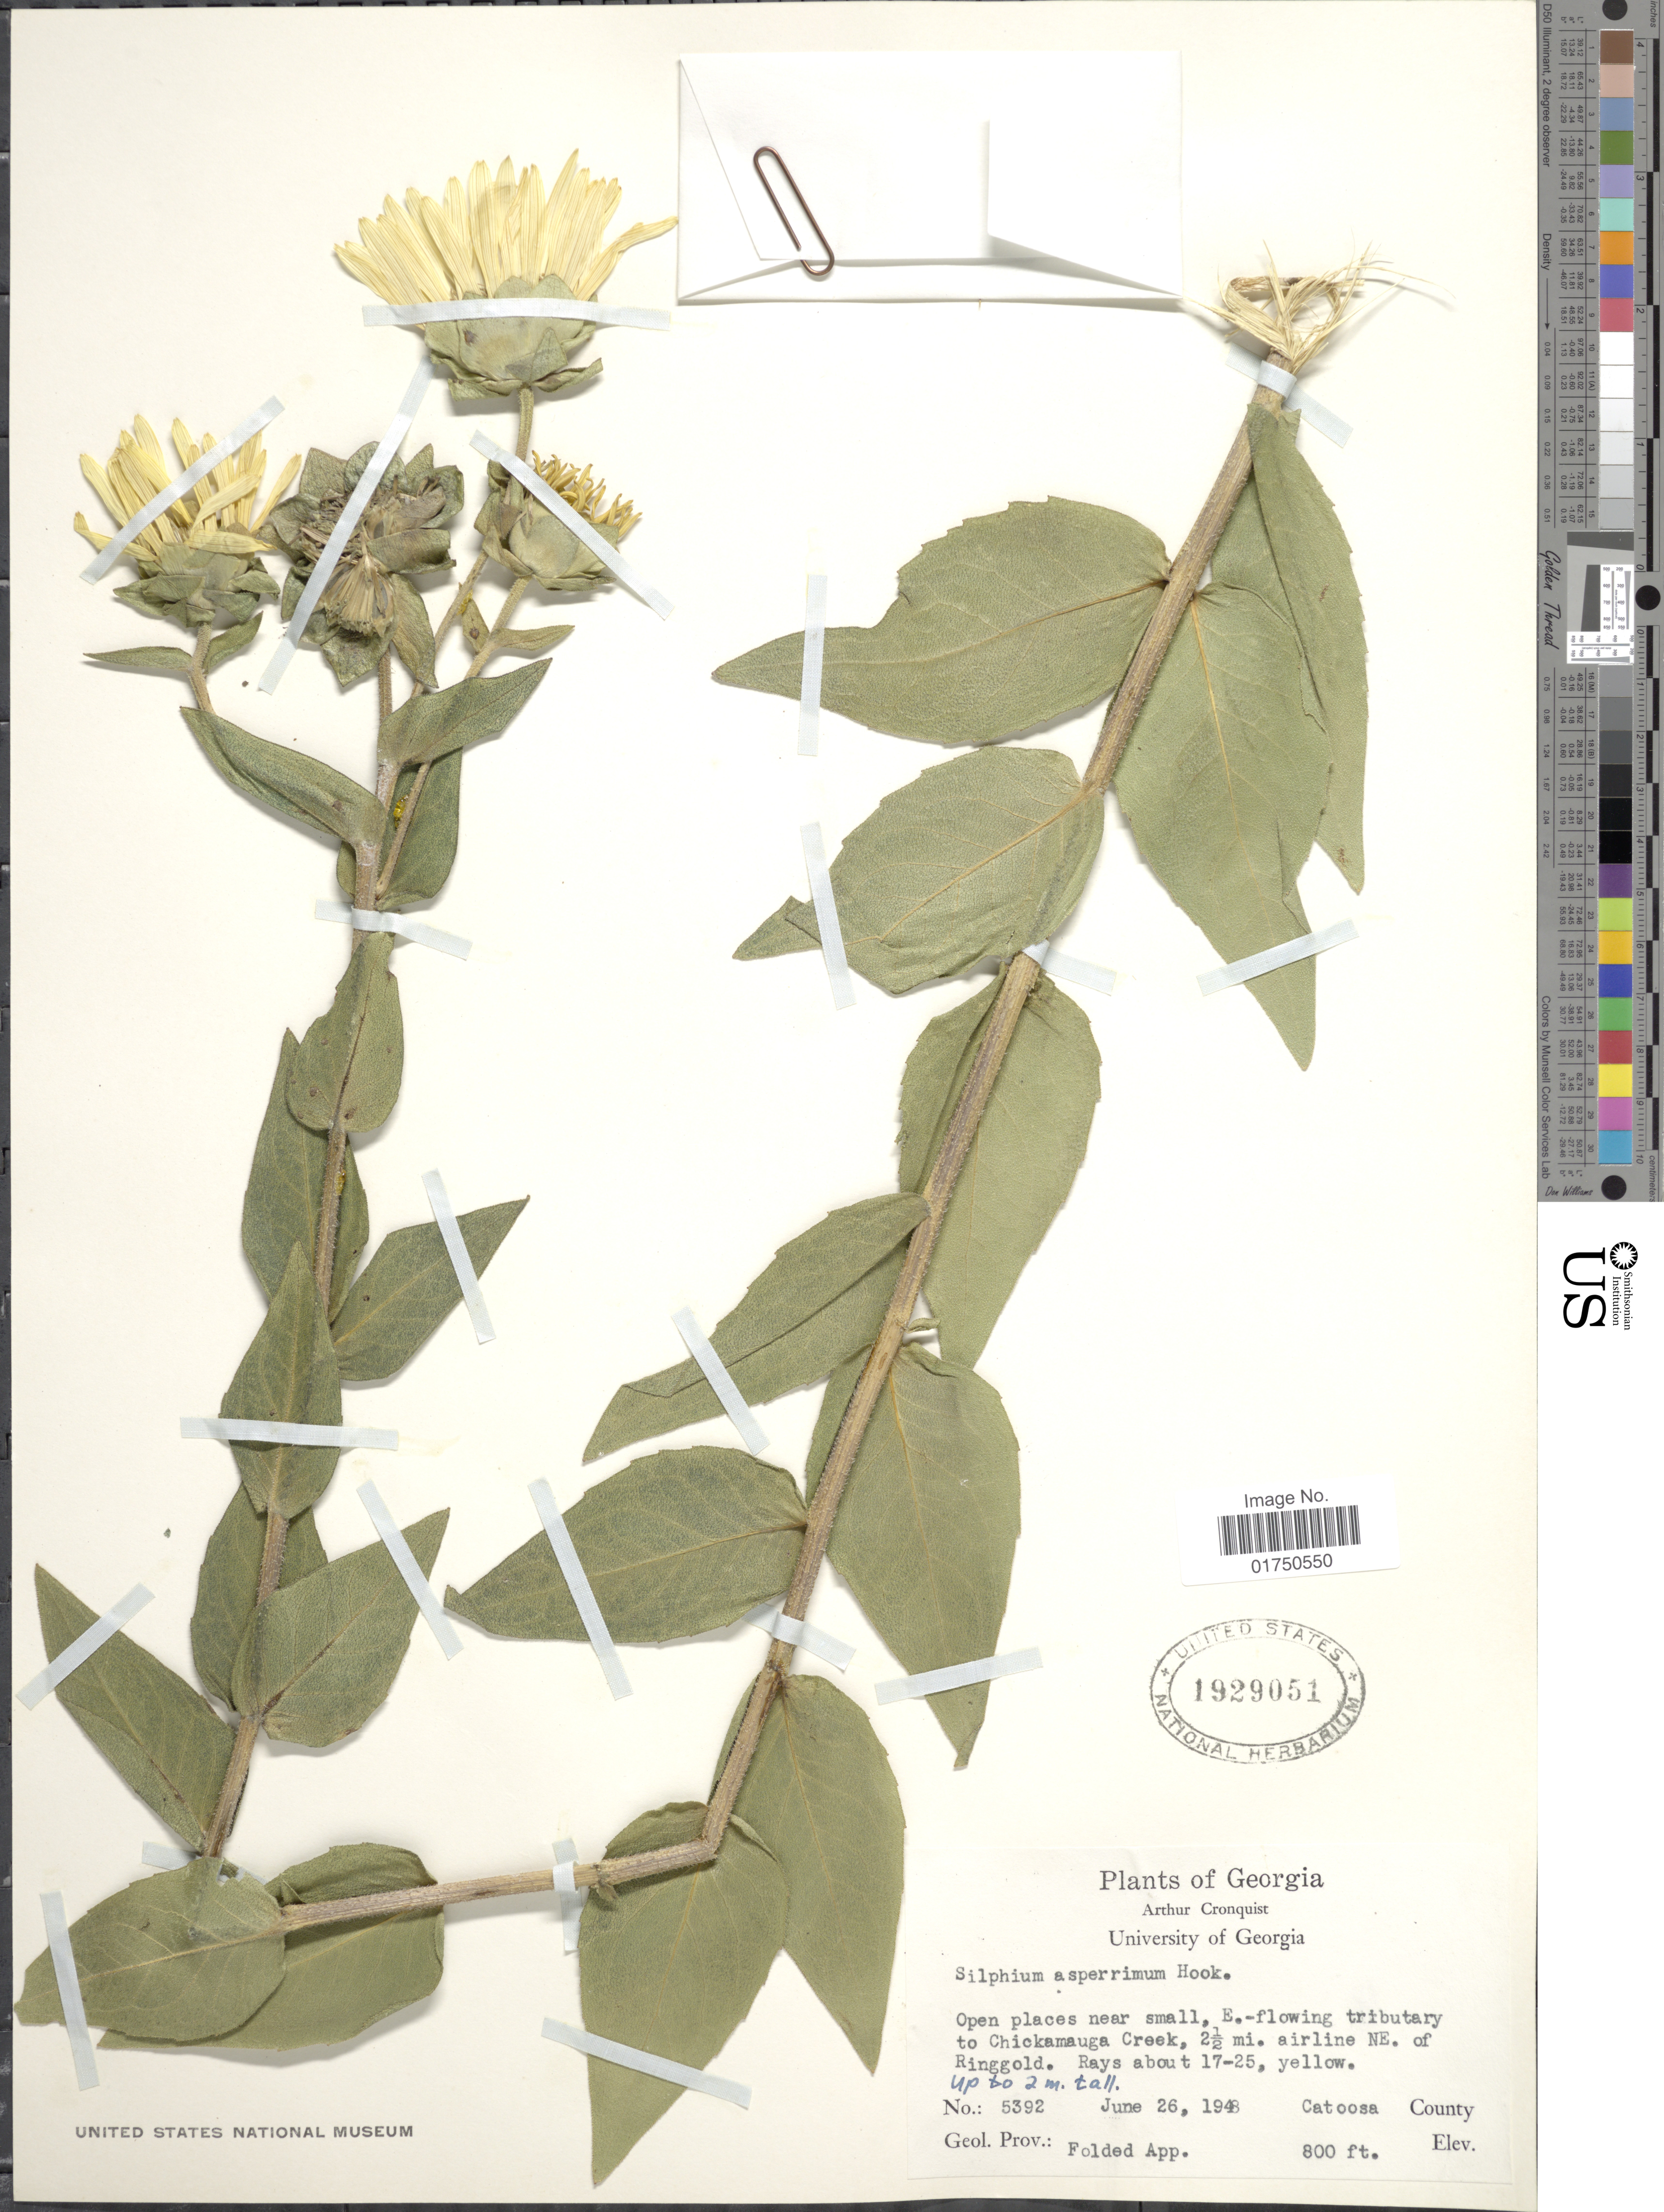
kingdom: Plantae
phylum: Tracheophyta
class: Magnoliopsida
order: Asterales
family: Asteraceae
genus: Silphium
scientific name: Silphium asperrimum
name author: Hook.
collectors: A. J. Cronquist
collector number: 5392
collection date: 1948-06-26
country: United States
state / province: Georgia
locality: E.-flowing tributary to Chickamauga Creek, 2½ mi. airline NE. of Ringgold. Catoosa County. Geol. Prov.: Folded App.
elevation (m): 244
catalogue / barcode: US 1929051